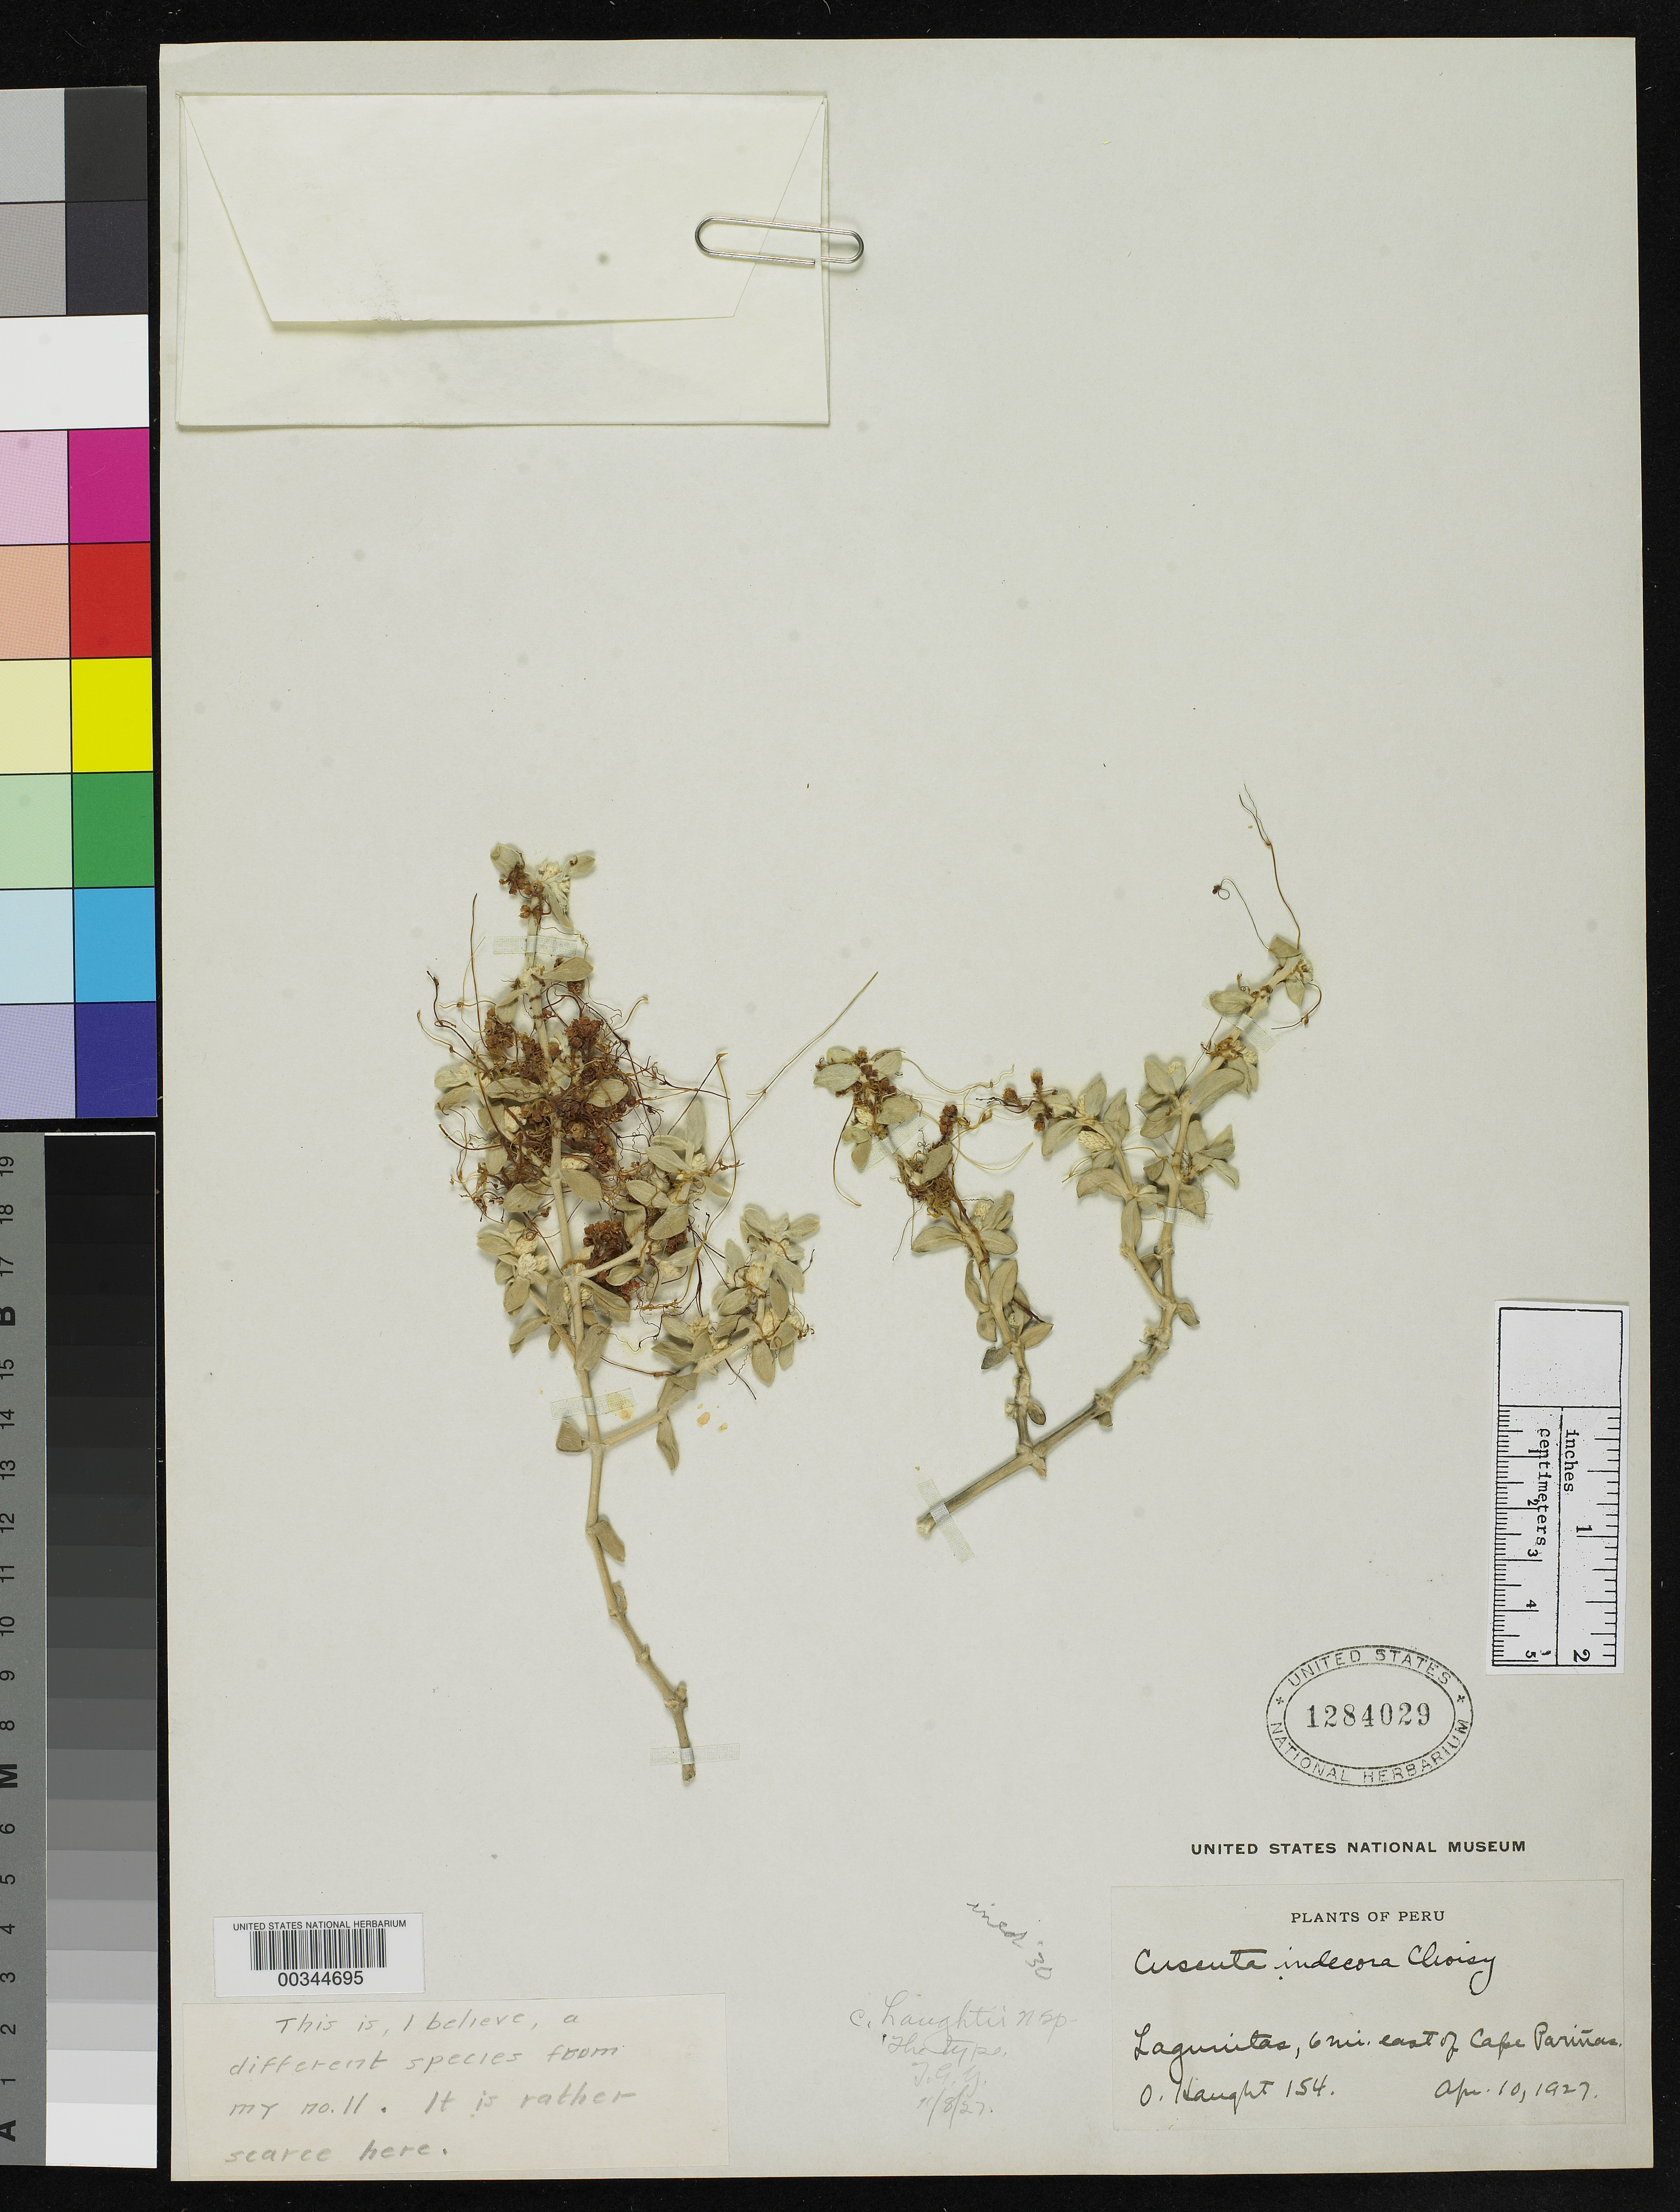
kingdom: Plantae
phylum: Tracheophyta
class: Magnoliopsida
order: Solanales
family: Convolvulaceae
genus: Cuscuta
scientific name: Cuscuta haughtii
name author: Yunck.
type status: Holotype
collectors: O. L. Haught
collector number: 154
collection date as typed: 10 Aug 1927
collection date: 1927-08-10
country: Peru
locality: Lagunitas, 6 mi W of Cape Pariñas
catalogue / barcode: US 1284029